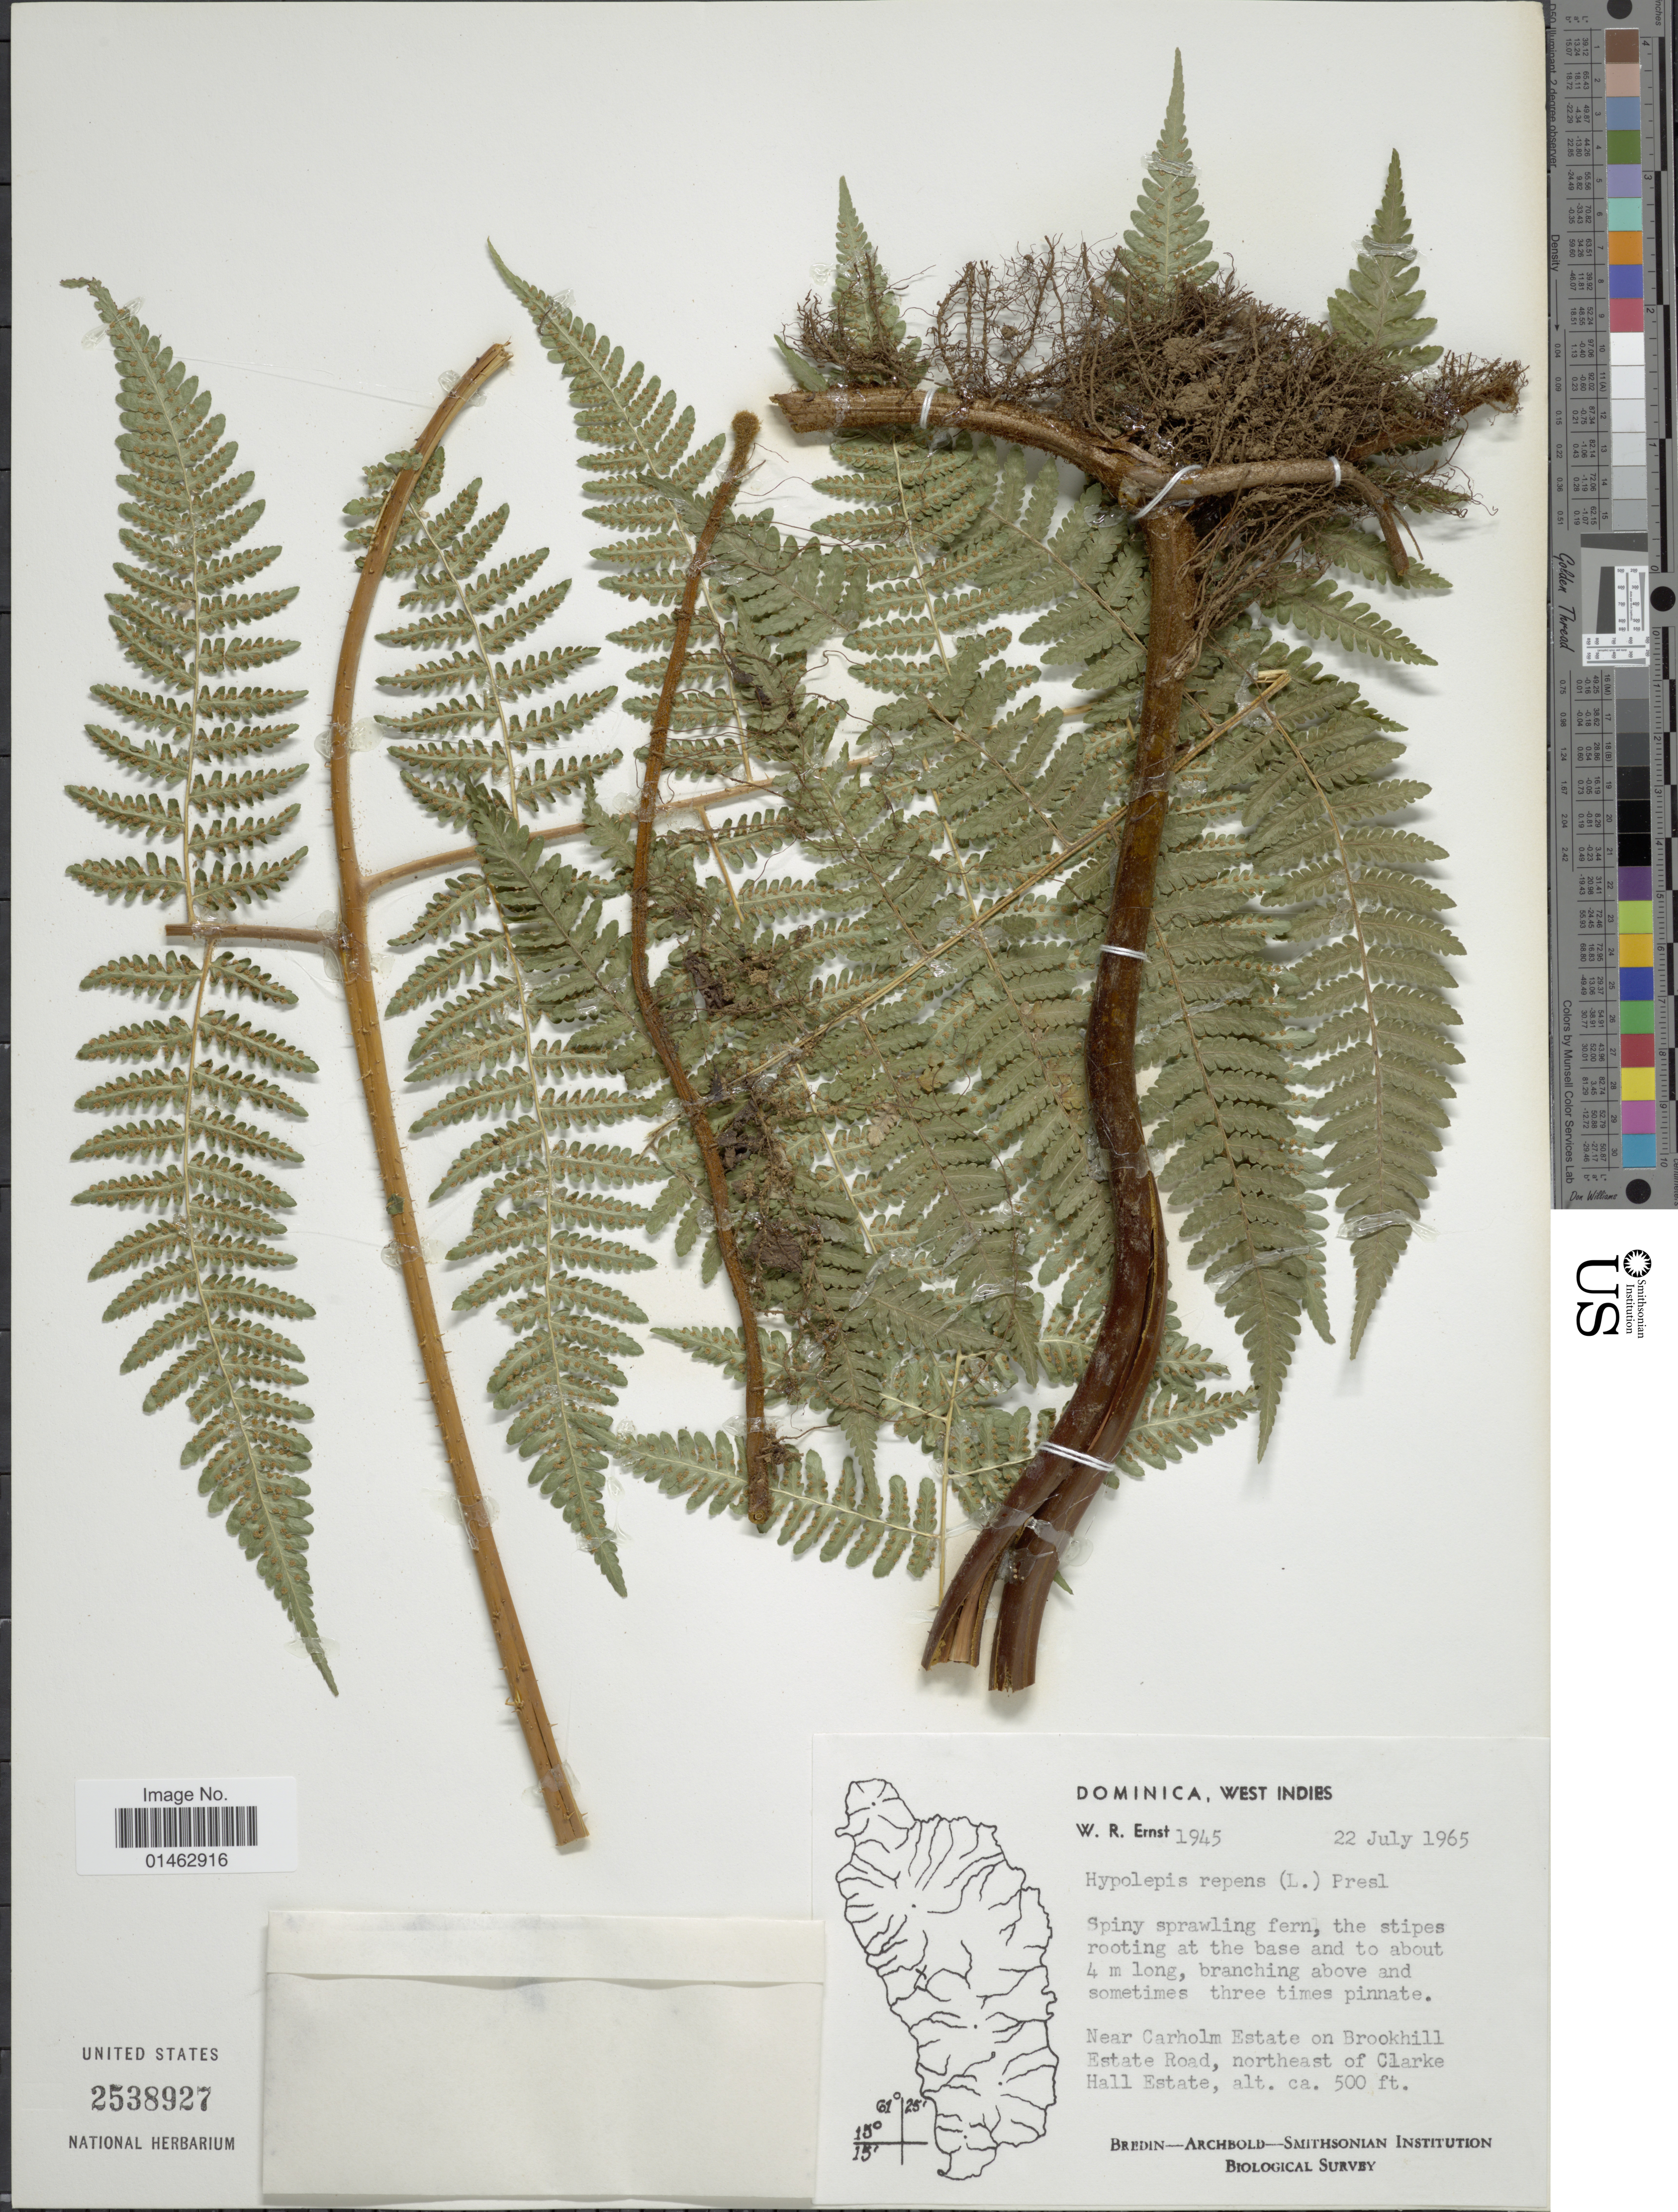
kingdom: Plantae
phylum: Tracheophyta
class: Polypodiopsida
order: Polypodiales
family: Dennstaedtiaceae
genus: Hypolepis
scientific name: Hypolepis repens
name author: (L.) C. Presl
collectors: W. R. Ernst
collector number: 1945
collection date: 1965-07-22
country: Dominica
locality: West Indies, Near Calholm Estate on Brookhill Estate Road, northeast of Clarke Hall Estate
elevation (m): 152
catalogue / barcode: US 2538927